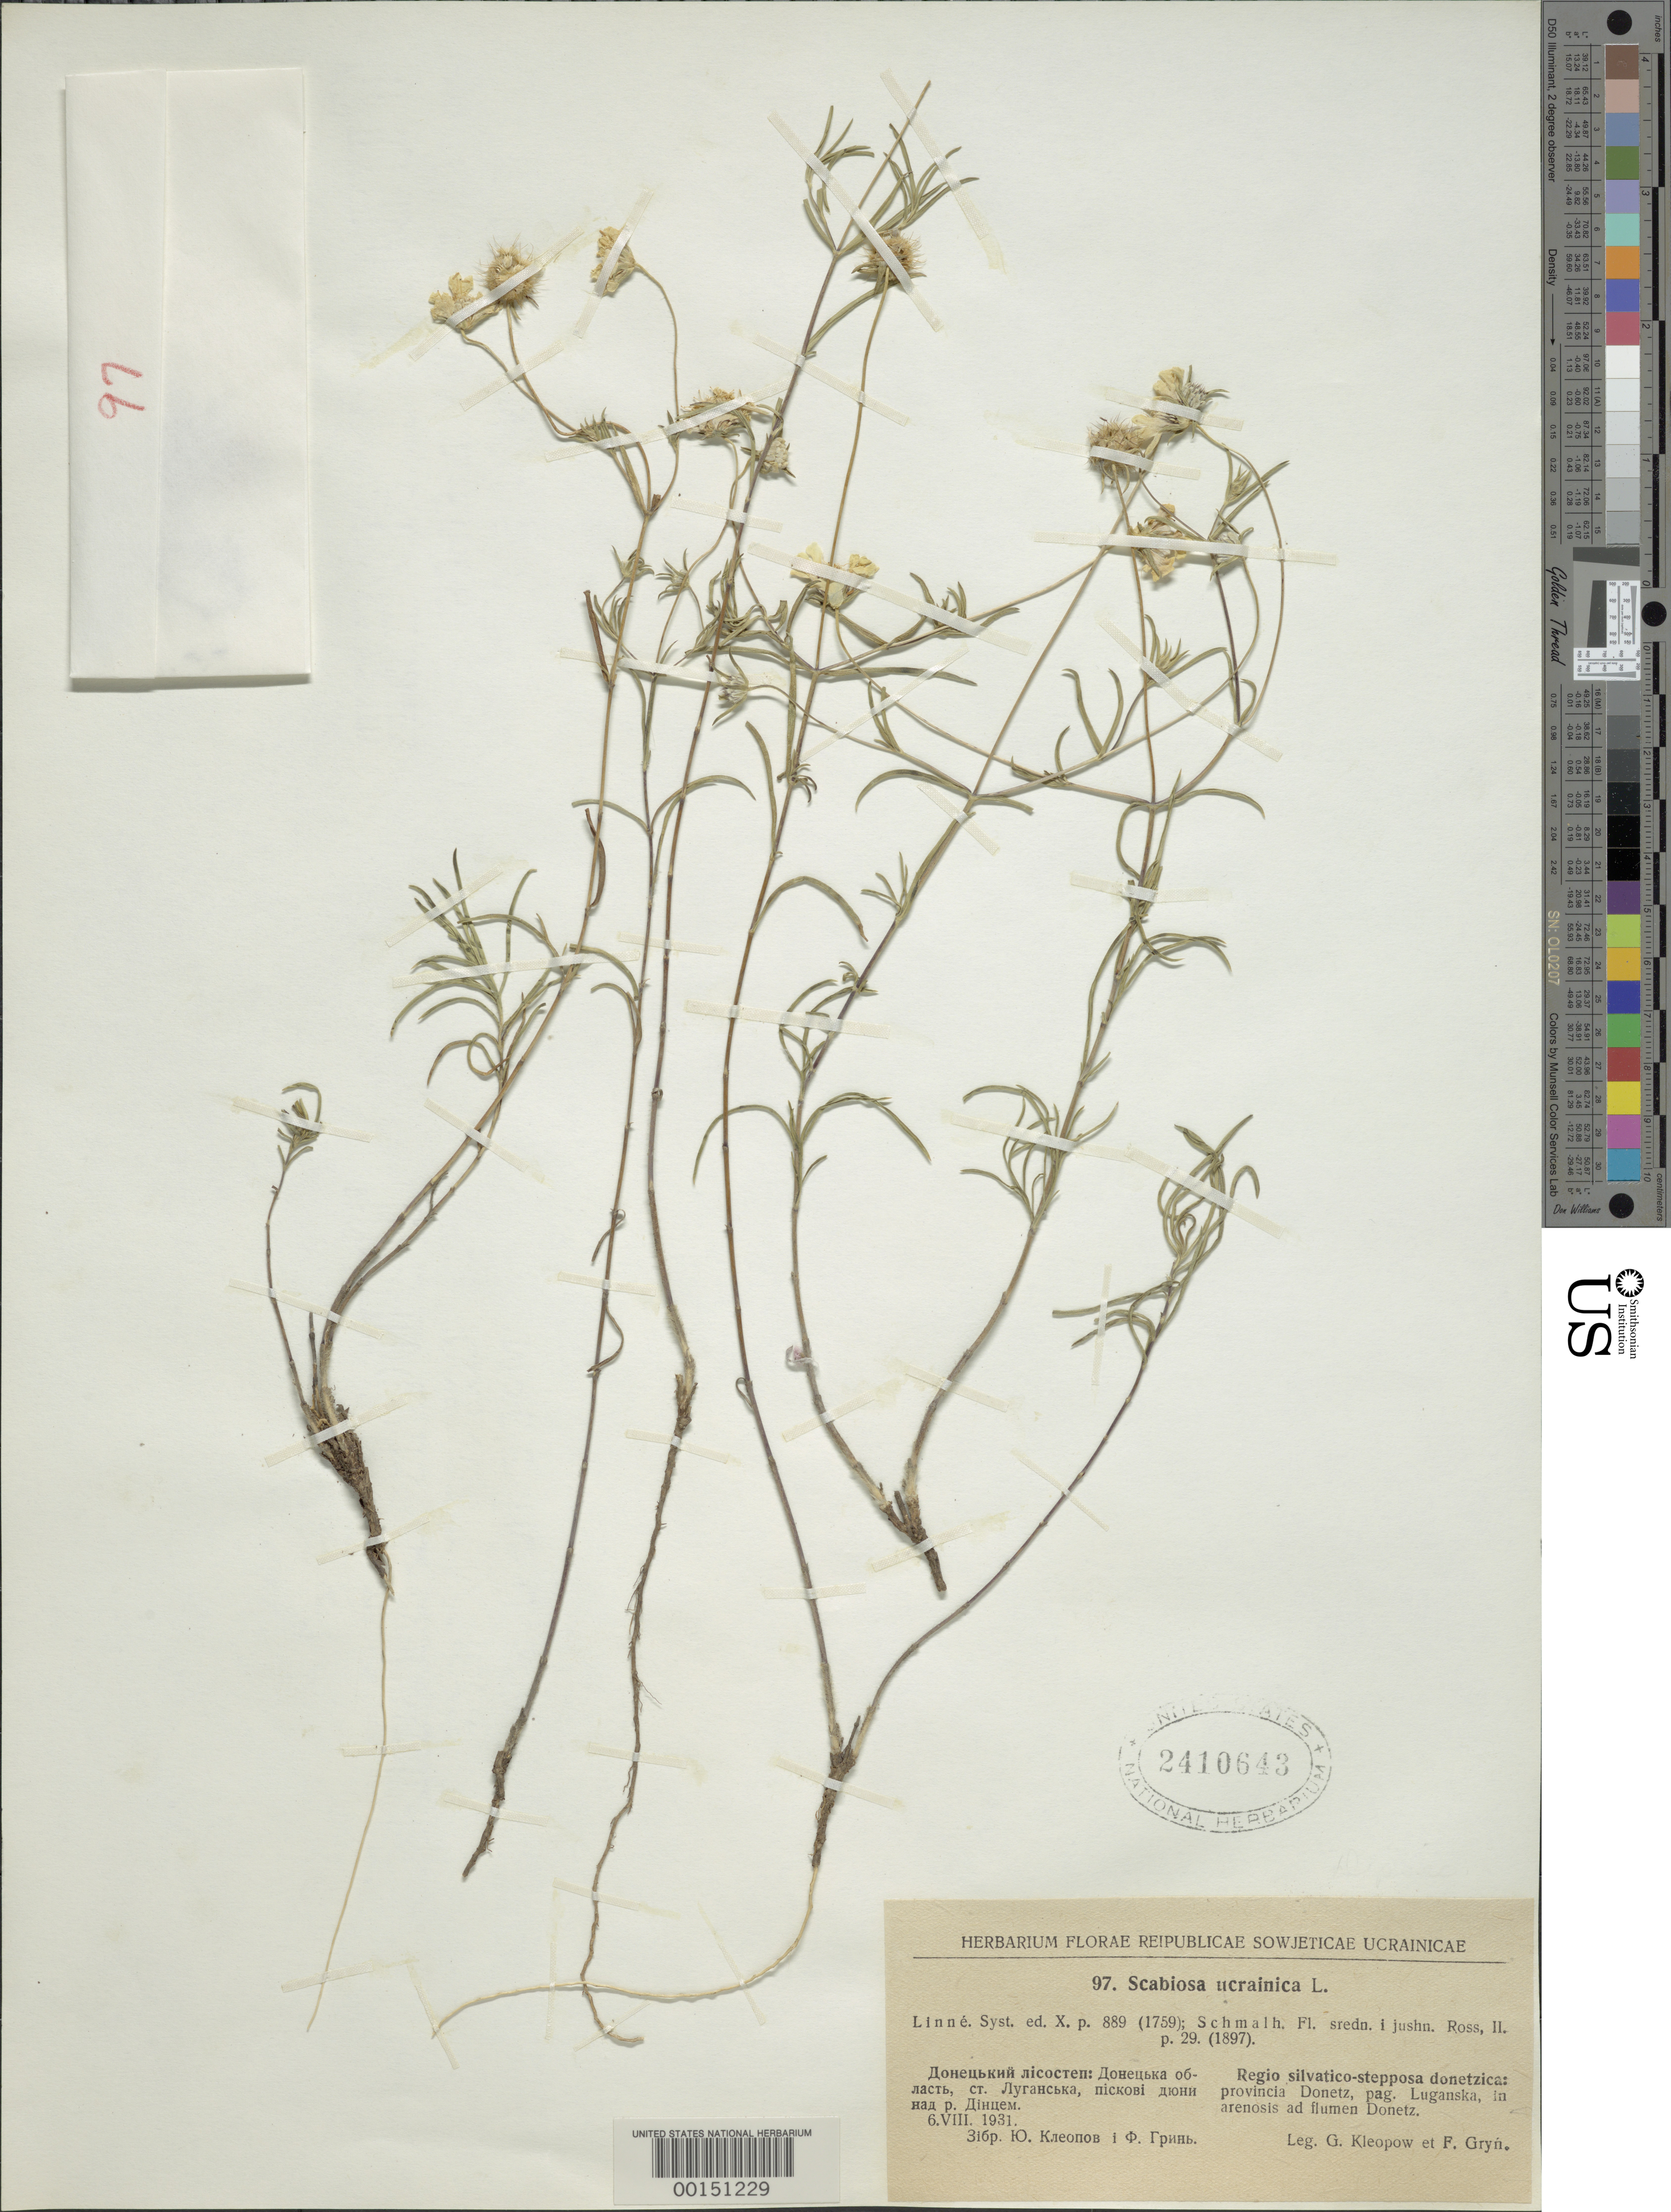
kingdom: Plantae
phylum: Tracheophyta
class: Magnoliopsida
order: Dipsacales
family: Caprifoliaceae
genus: Scabiosa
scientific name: Scabiosa ucranica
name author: L.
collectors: G. Kleopow & F. Gryn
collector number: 97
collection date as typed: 06 Aug 1931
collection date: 1931-08-06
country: Ukraine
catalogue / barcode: US 2410643